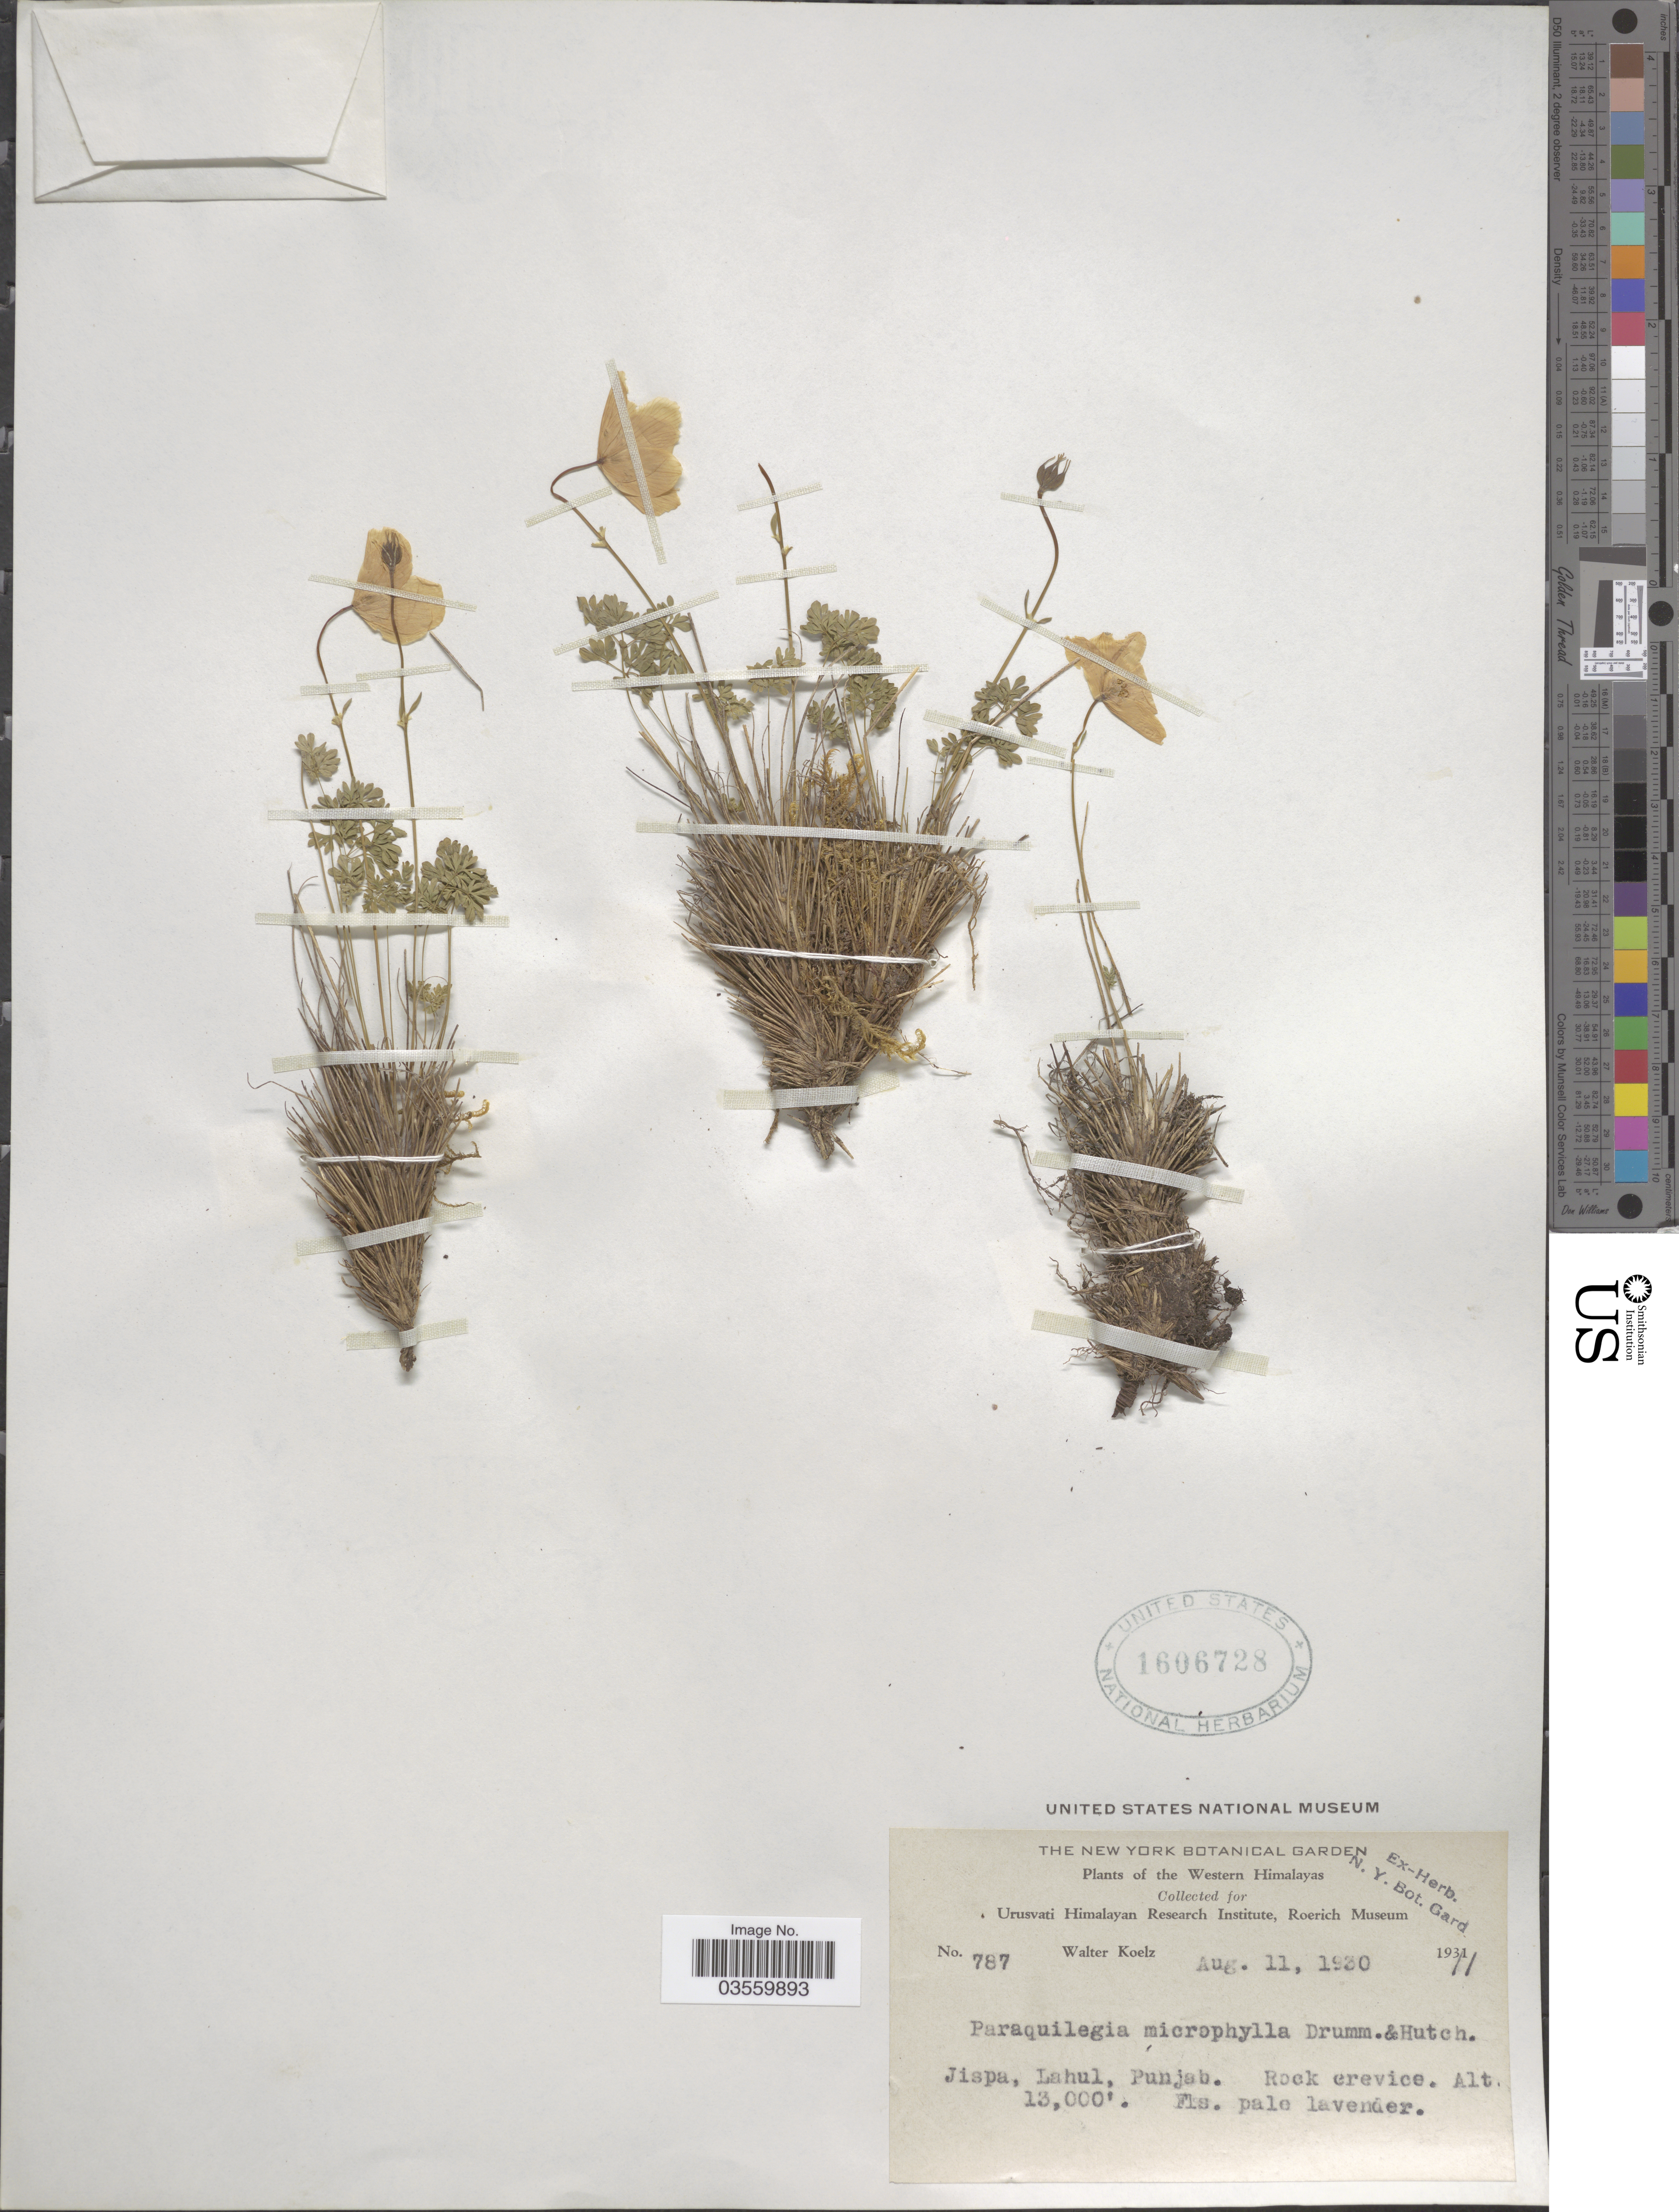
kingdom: Plantae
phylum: Tracheophyta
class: Magnoliopsida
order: Ranunculales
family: Ranunculaceae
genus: Paraquilegia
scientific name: Paraquilegia microphylla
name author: (Royle) J.R. Drumm. & Hutch.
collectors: W. N. Koelz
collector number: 787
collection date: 1930-08-11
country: India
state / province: Punjab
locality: Western Himalayas. Jispa, Lahul.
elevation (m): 3962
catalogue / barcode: US 1606728